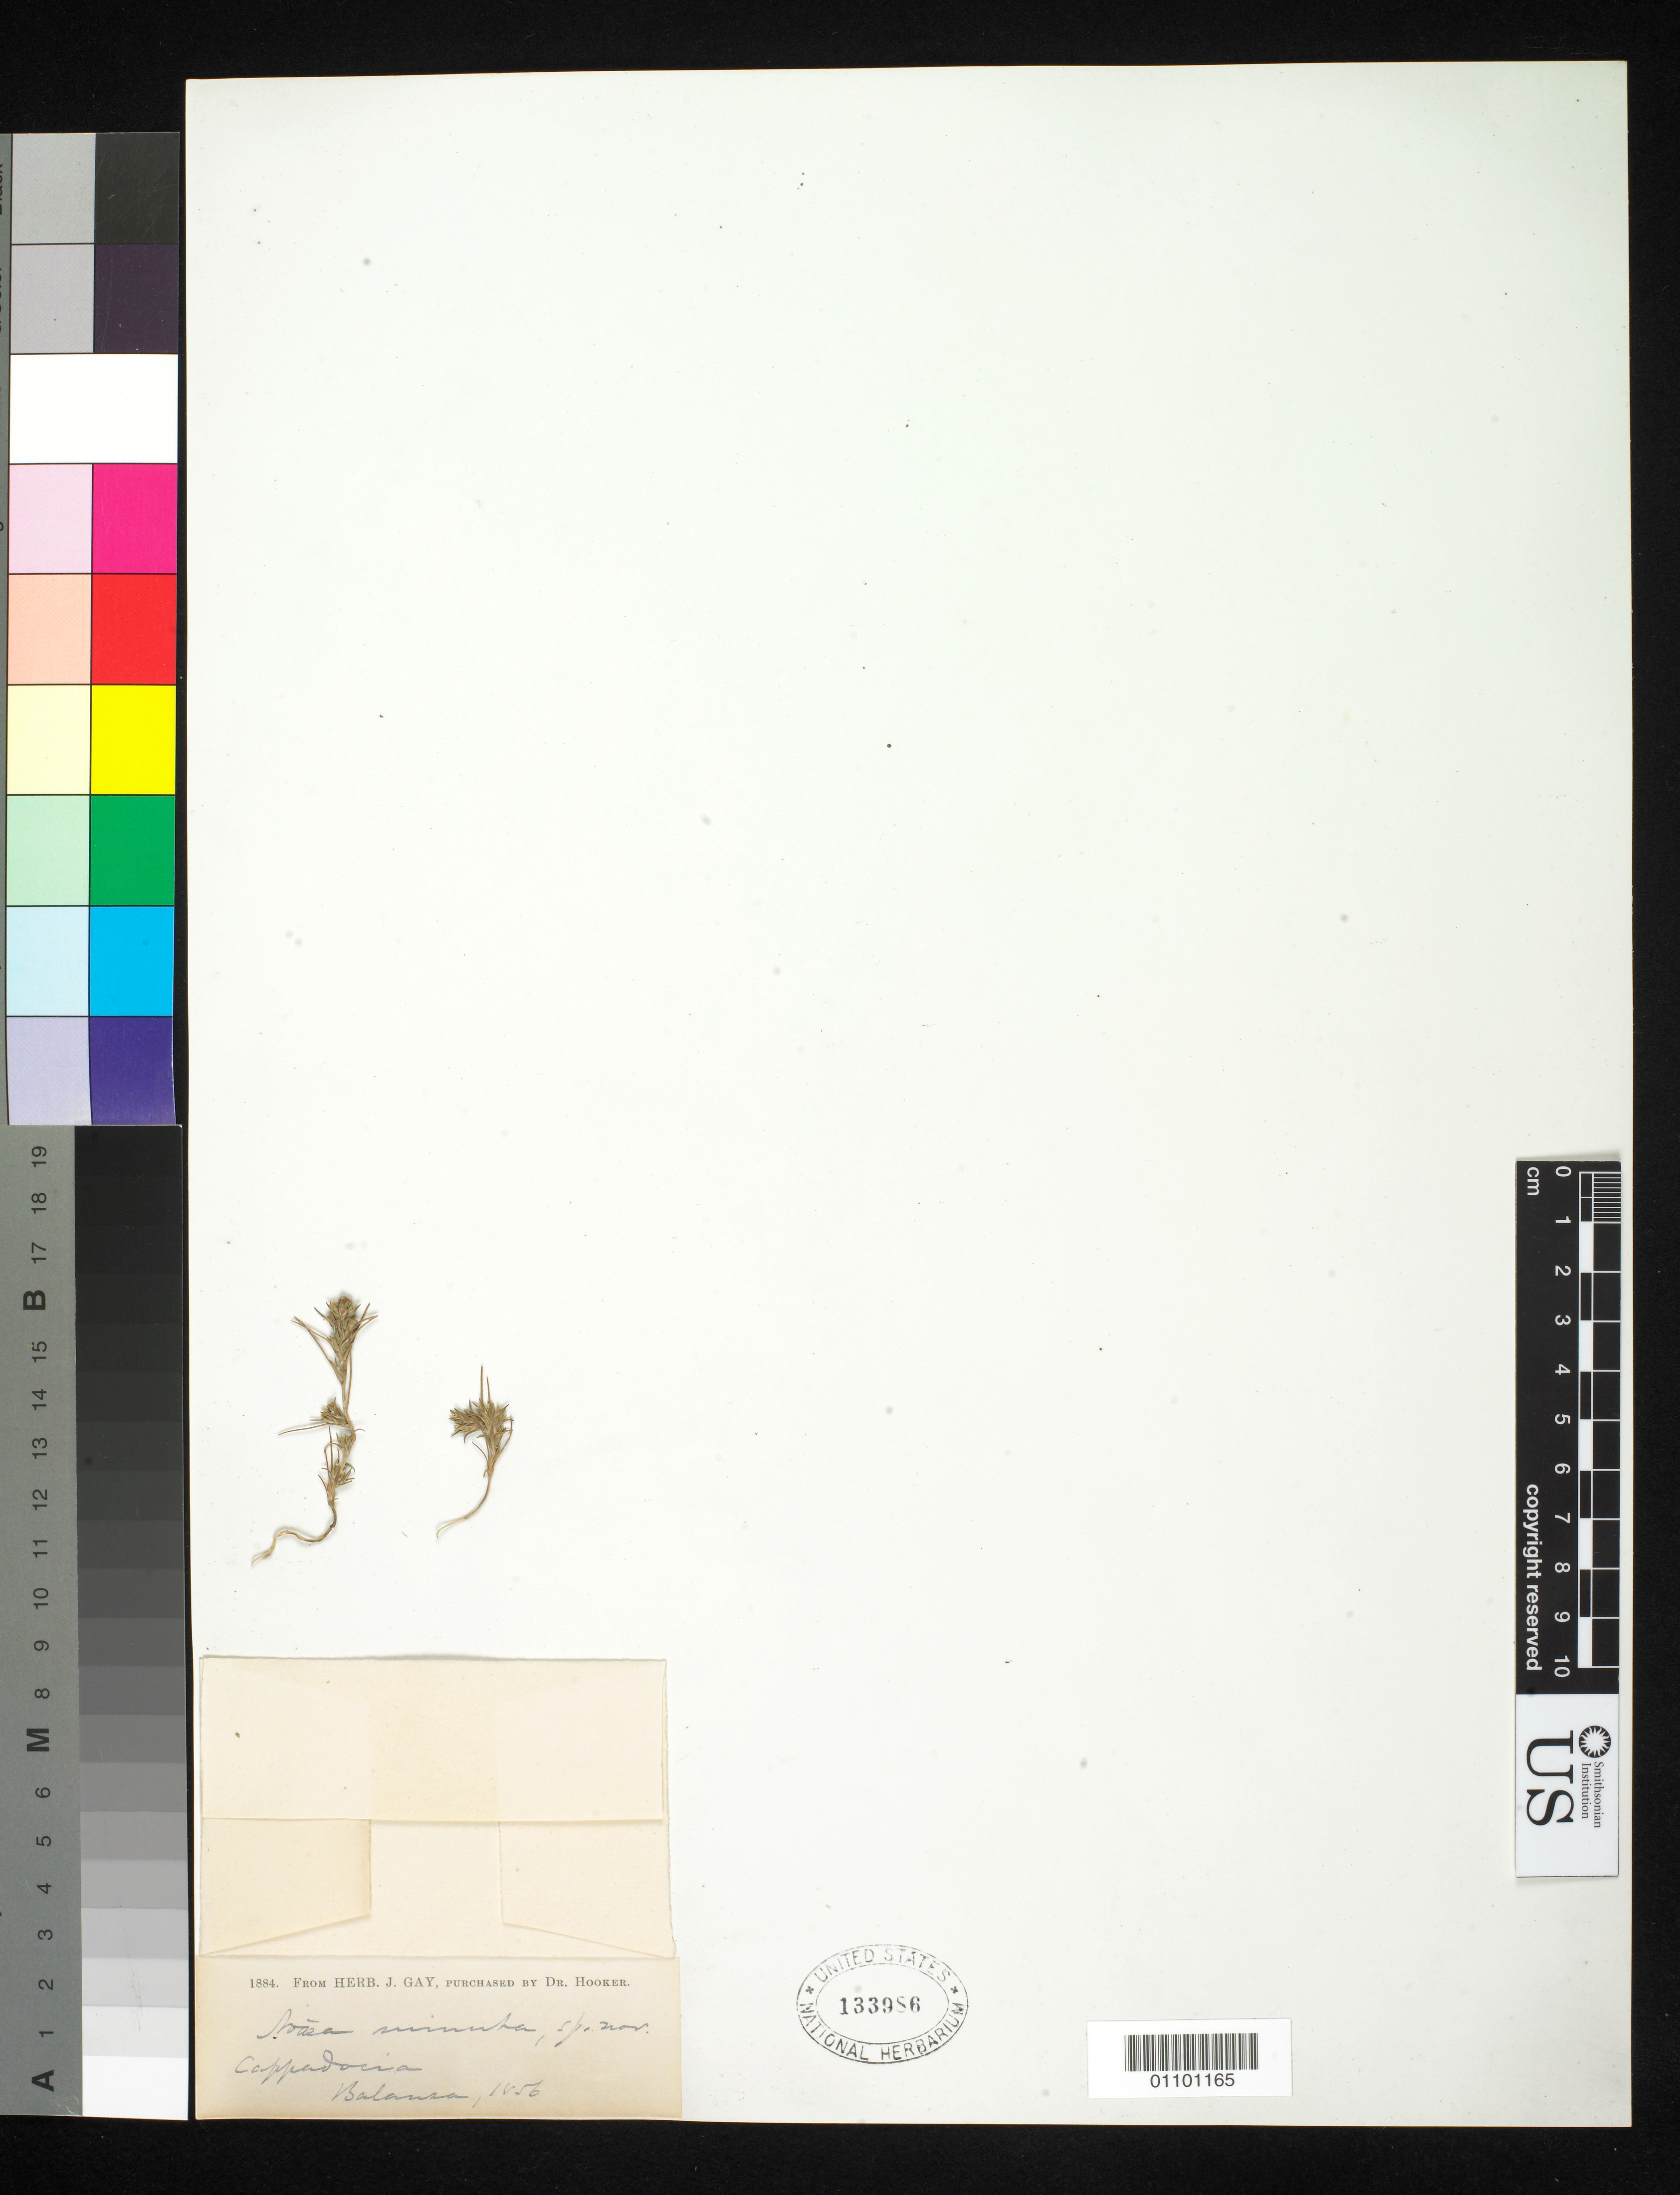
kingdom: Plantae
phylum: Tracheophyta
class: Magnoliopsida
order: Caryophyllales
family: Amaranthaceae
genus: Noaea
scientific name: Noaea minuta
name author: Boiss. & Balansa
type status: Possible Type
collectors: B. Balansa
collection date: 1856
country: Turkey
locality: Cappadocia.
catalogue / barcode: US 133986